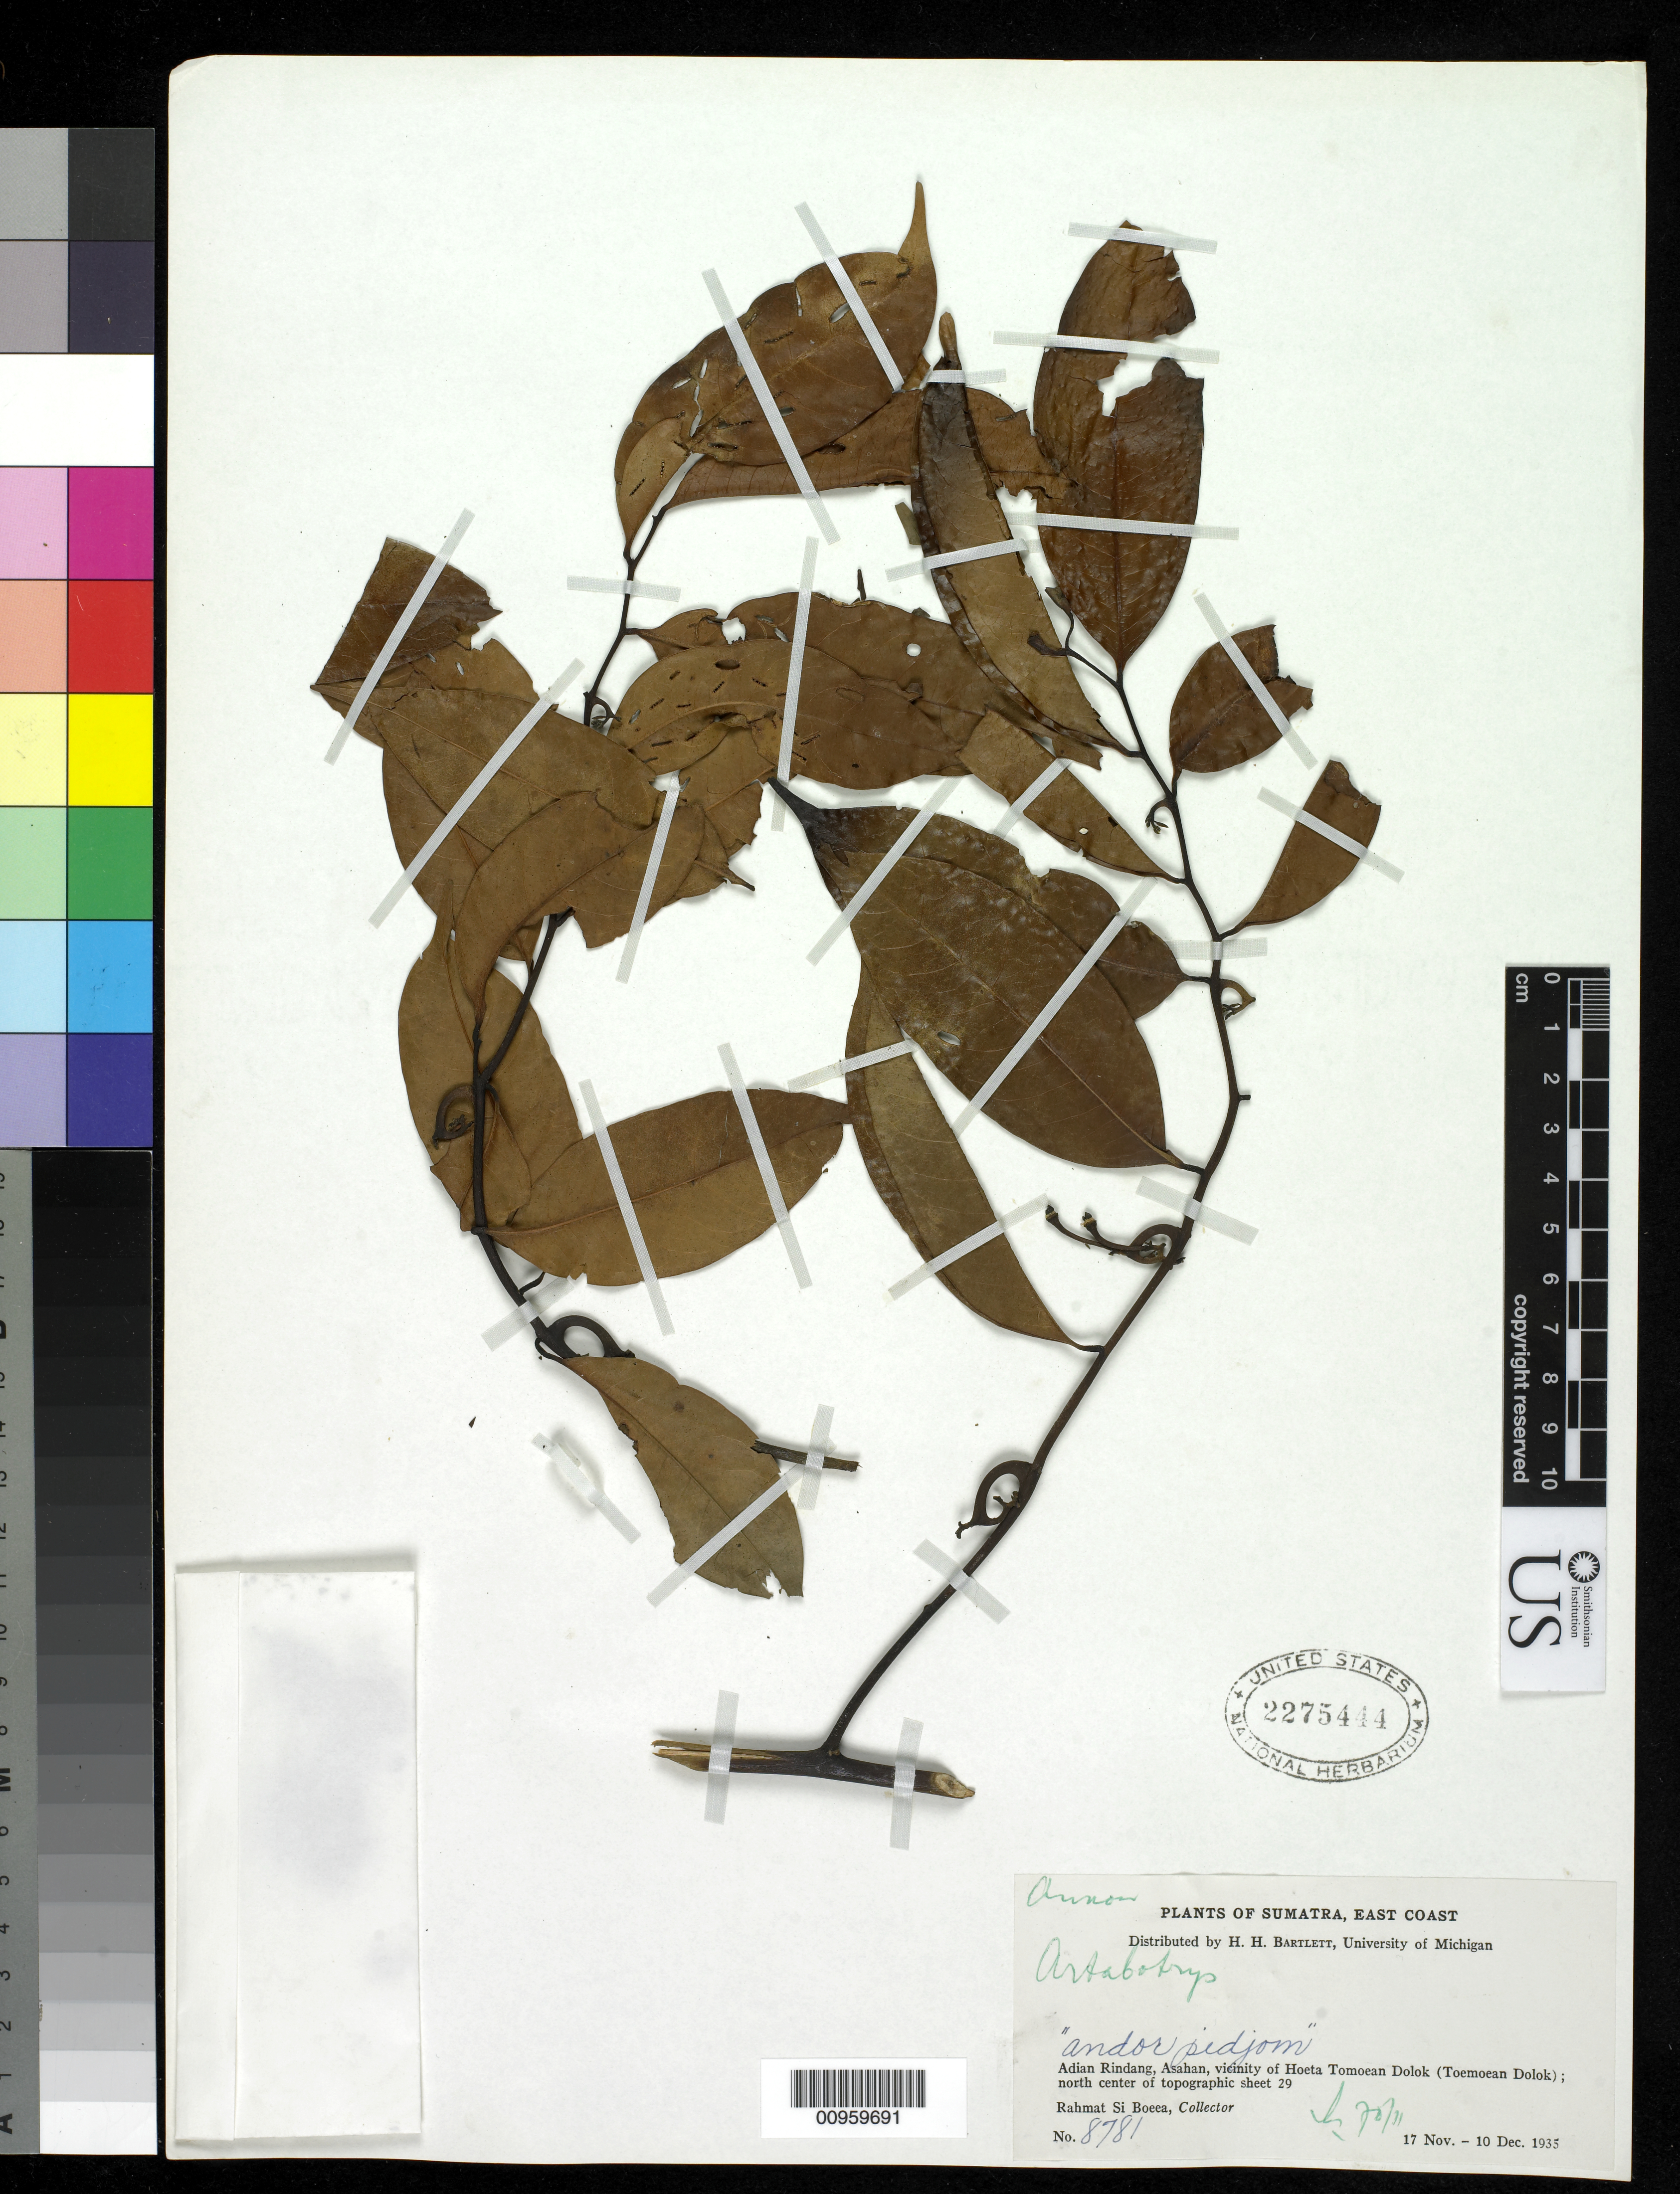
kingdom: Plantae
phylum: Tracheophyta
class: Magnoliopsida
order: Magnoliales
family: Annonaceae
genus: Artabotrys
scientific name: Artabotrys gracilis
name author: King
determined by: Chen, J.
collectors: S.P. Raimundo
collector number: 8781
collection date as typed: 07 Nov 1935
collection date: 1935-11-07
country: Indonesia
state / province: Sumatra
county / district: Aceh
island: Sumatra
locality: Adian Rindang, Asahan, vicinity of Hoeta Tomoean Dolok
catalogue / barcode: US 2275414